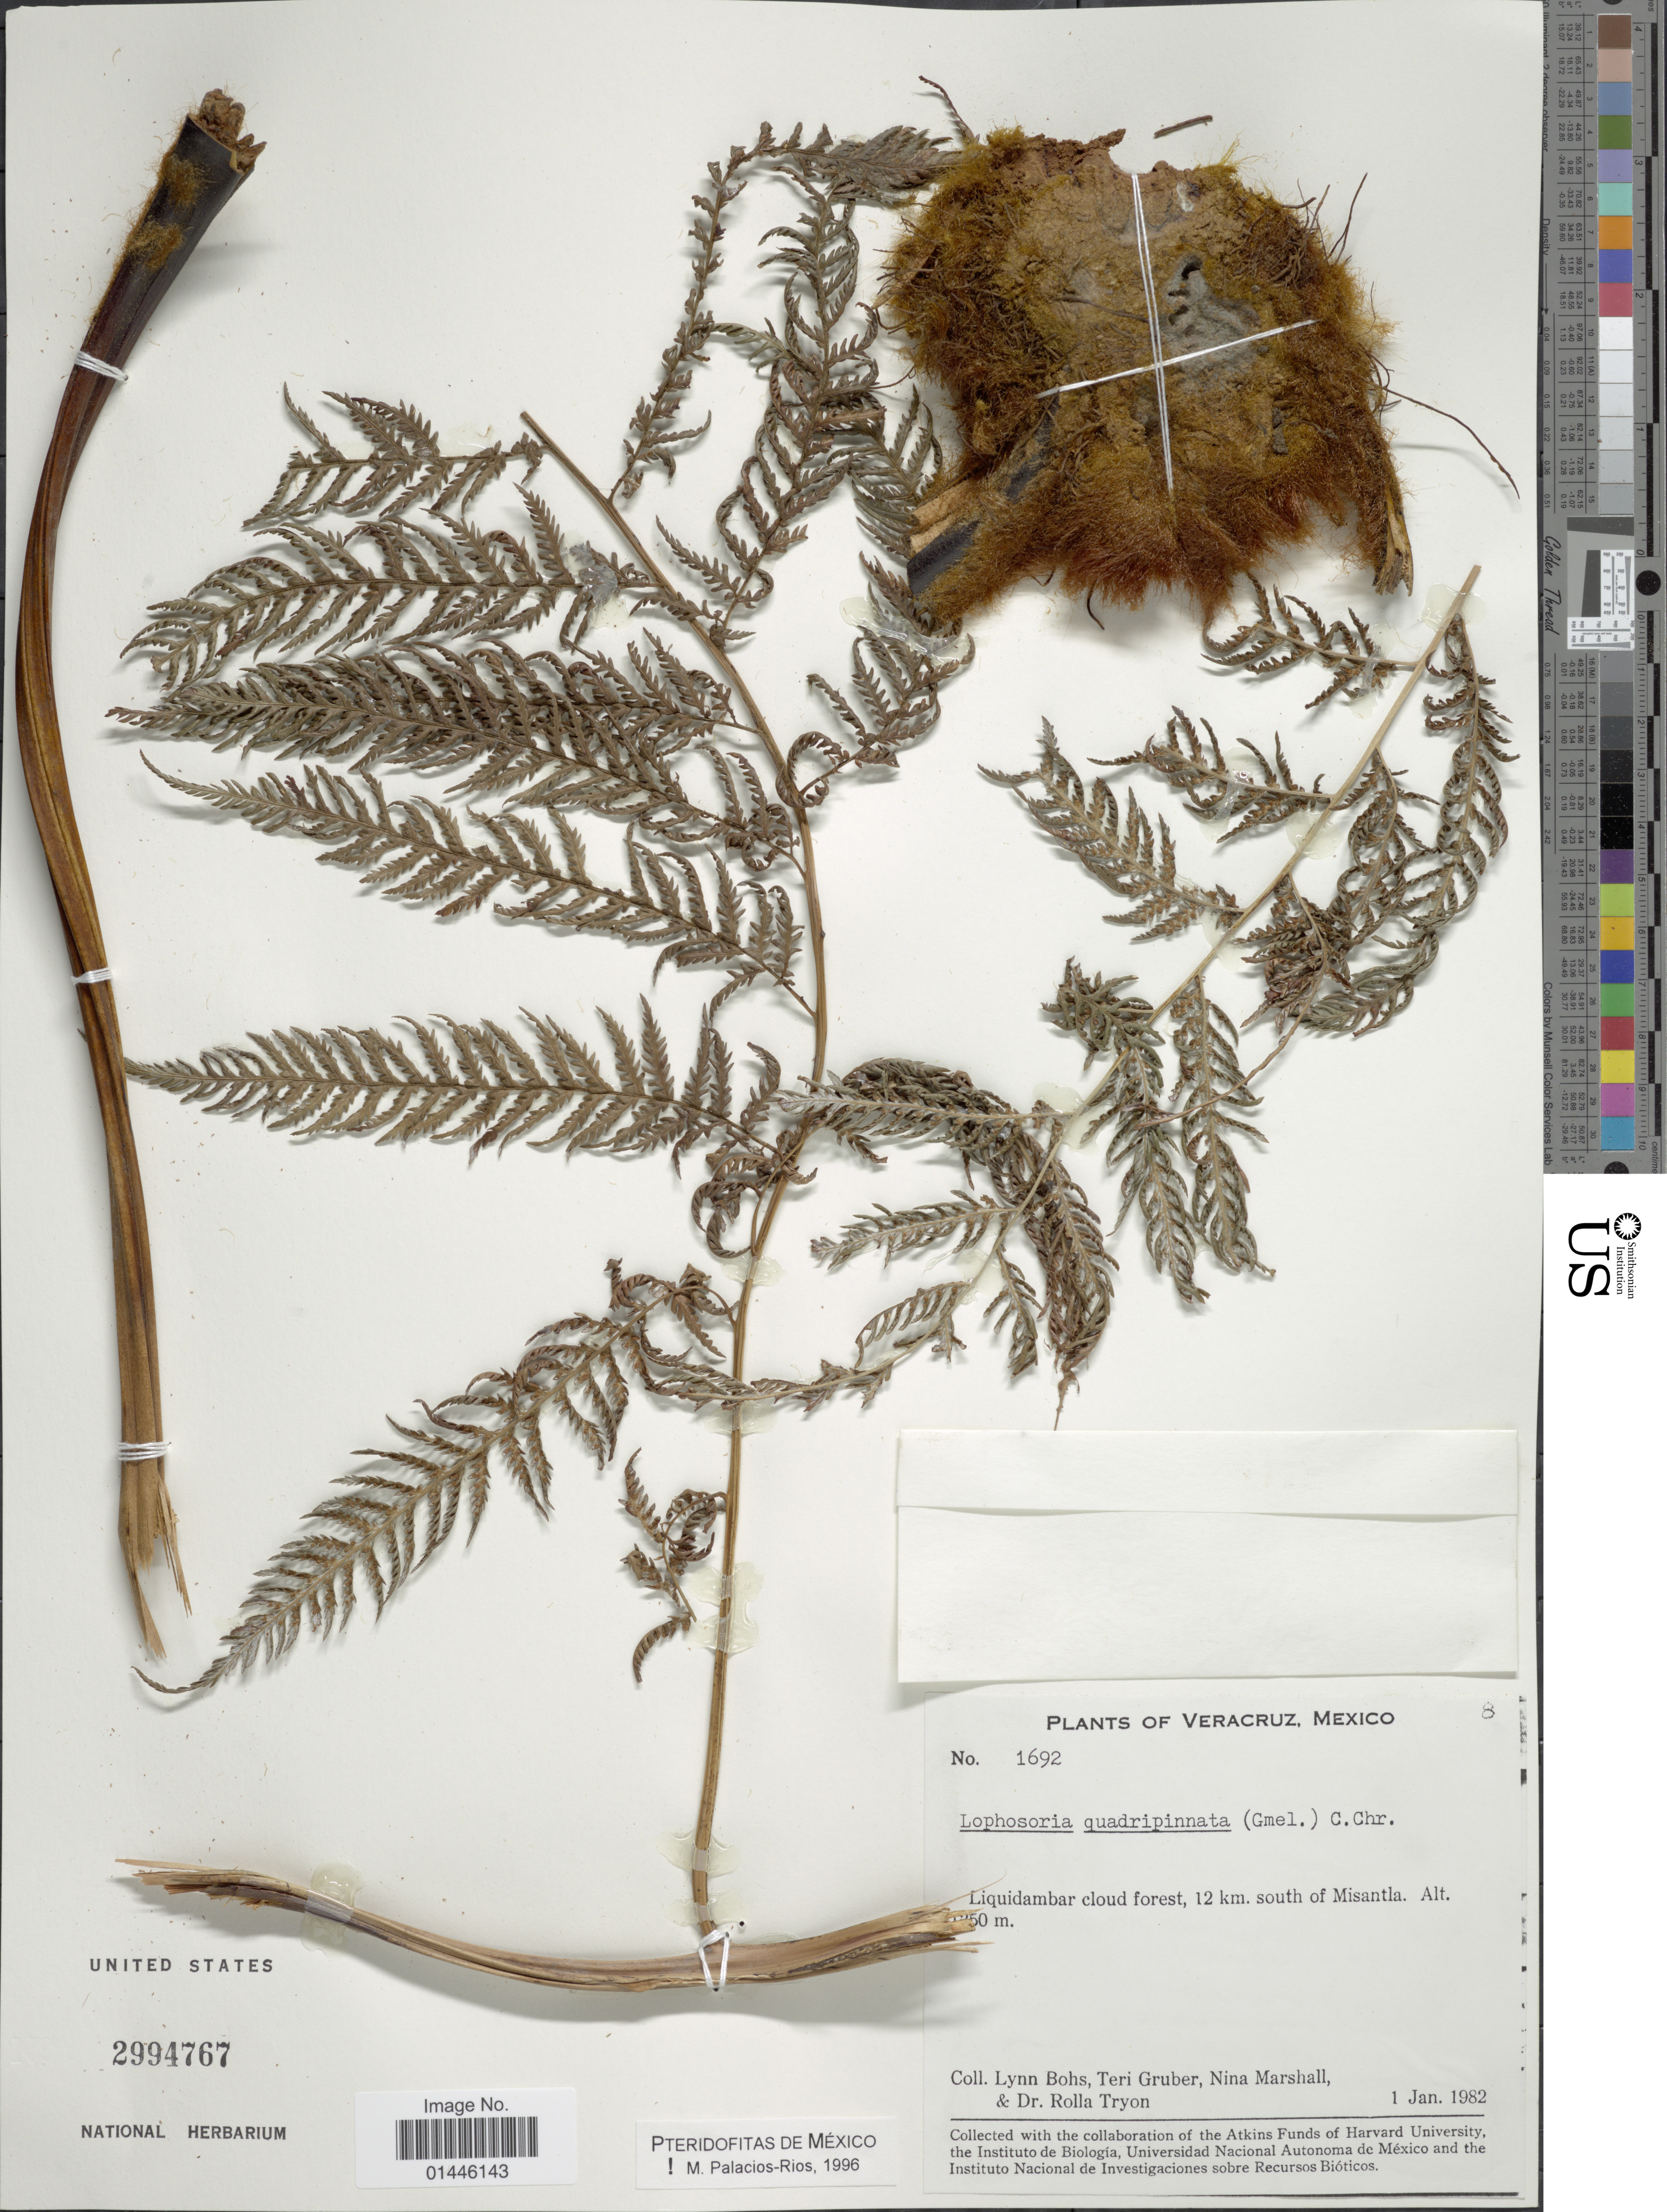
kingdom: Plantae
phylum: Tracheophyta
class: Polypodiopsida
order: Cyatheales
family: Dicksoniaceae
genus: Lophosoria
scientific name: Lophosoria quadripinnata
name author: (J.F. Gmel.) C. Chr.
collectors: L. A. Bohs, T. Gruber, N. Marshall & R. M. Tryon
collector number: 1692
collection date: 1982-01-01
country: Mexico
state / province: Veracruz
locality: Veracruz. Liquidambar cloud forest, 12 km. south of Misantla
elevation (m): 1250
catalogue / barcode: US 2994767